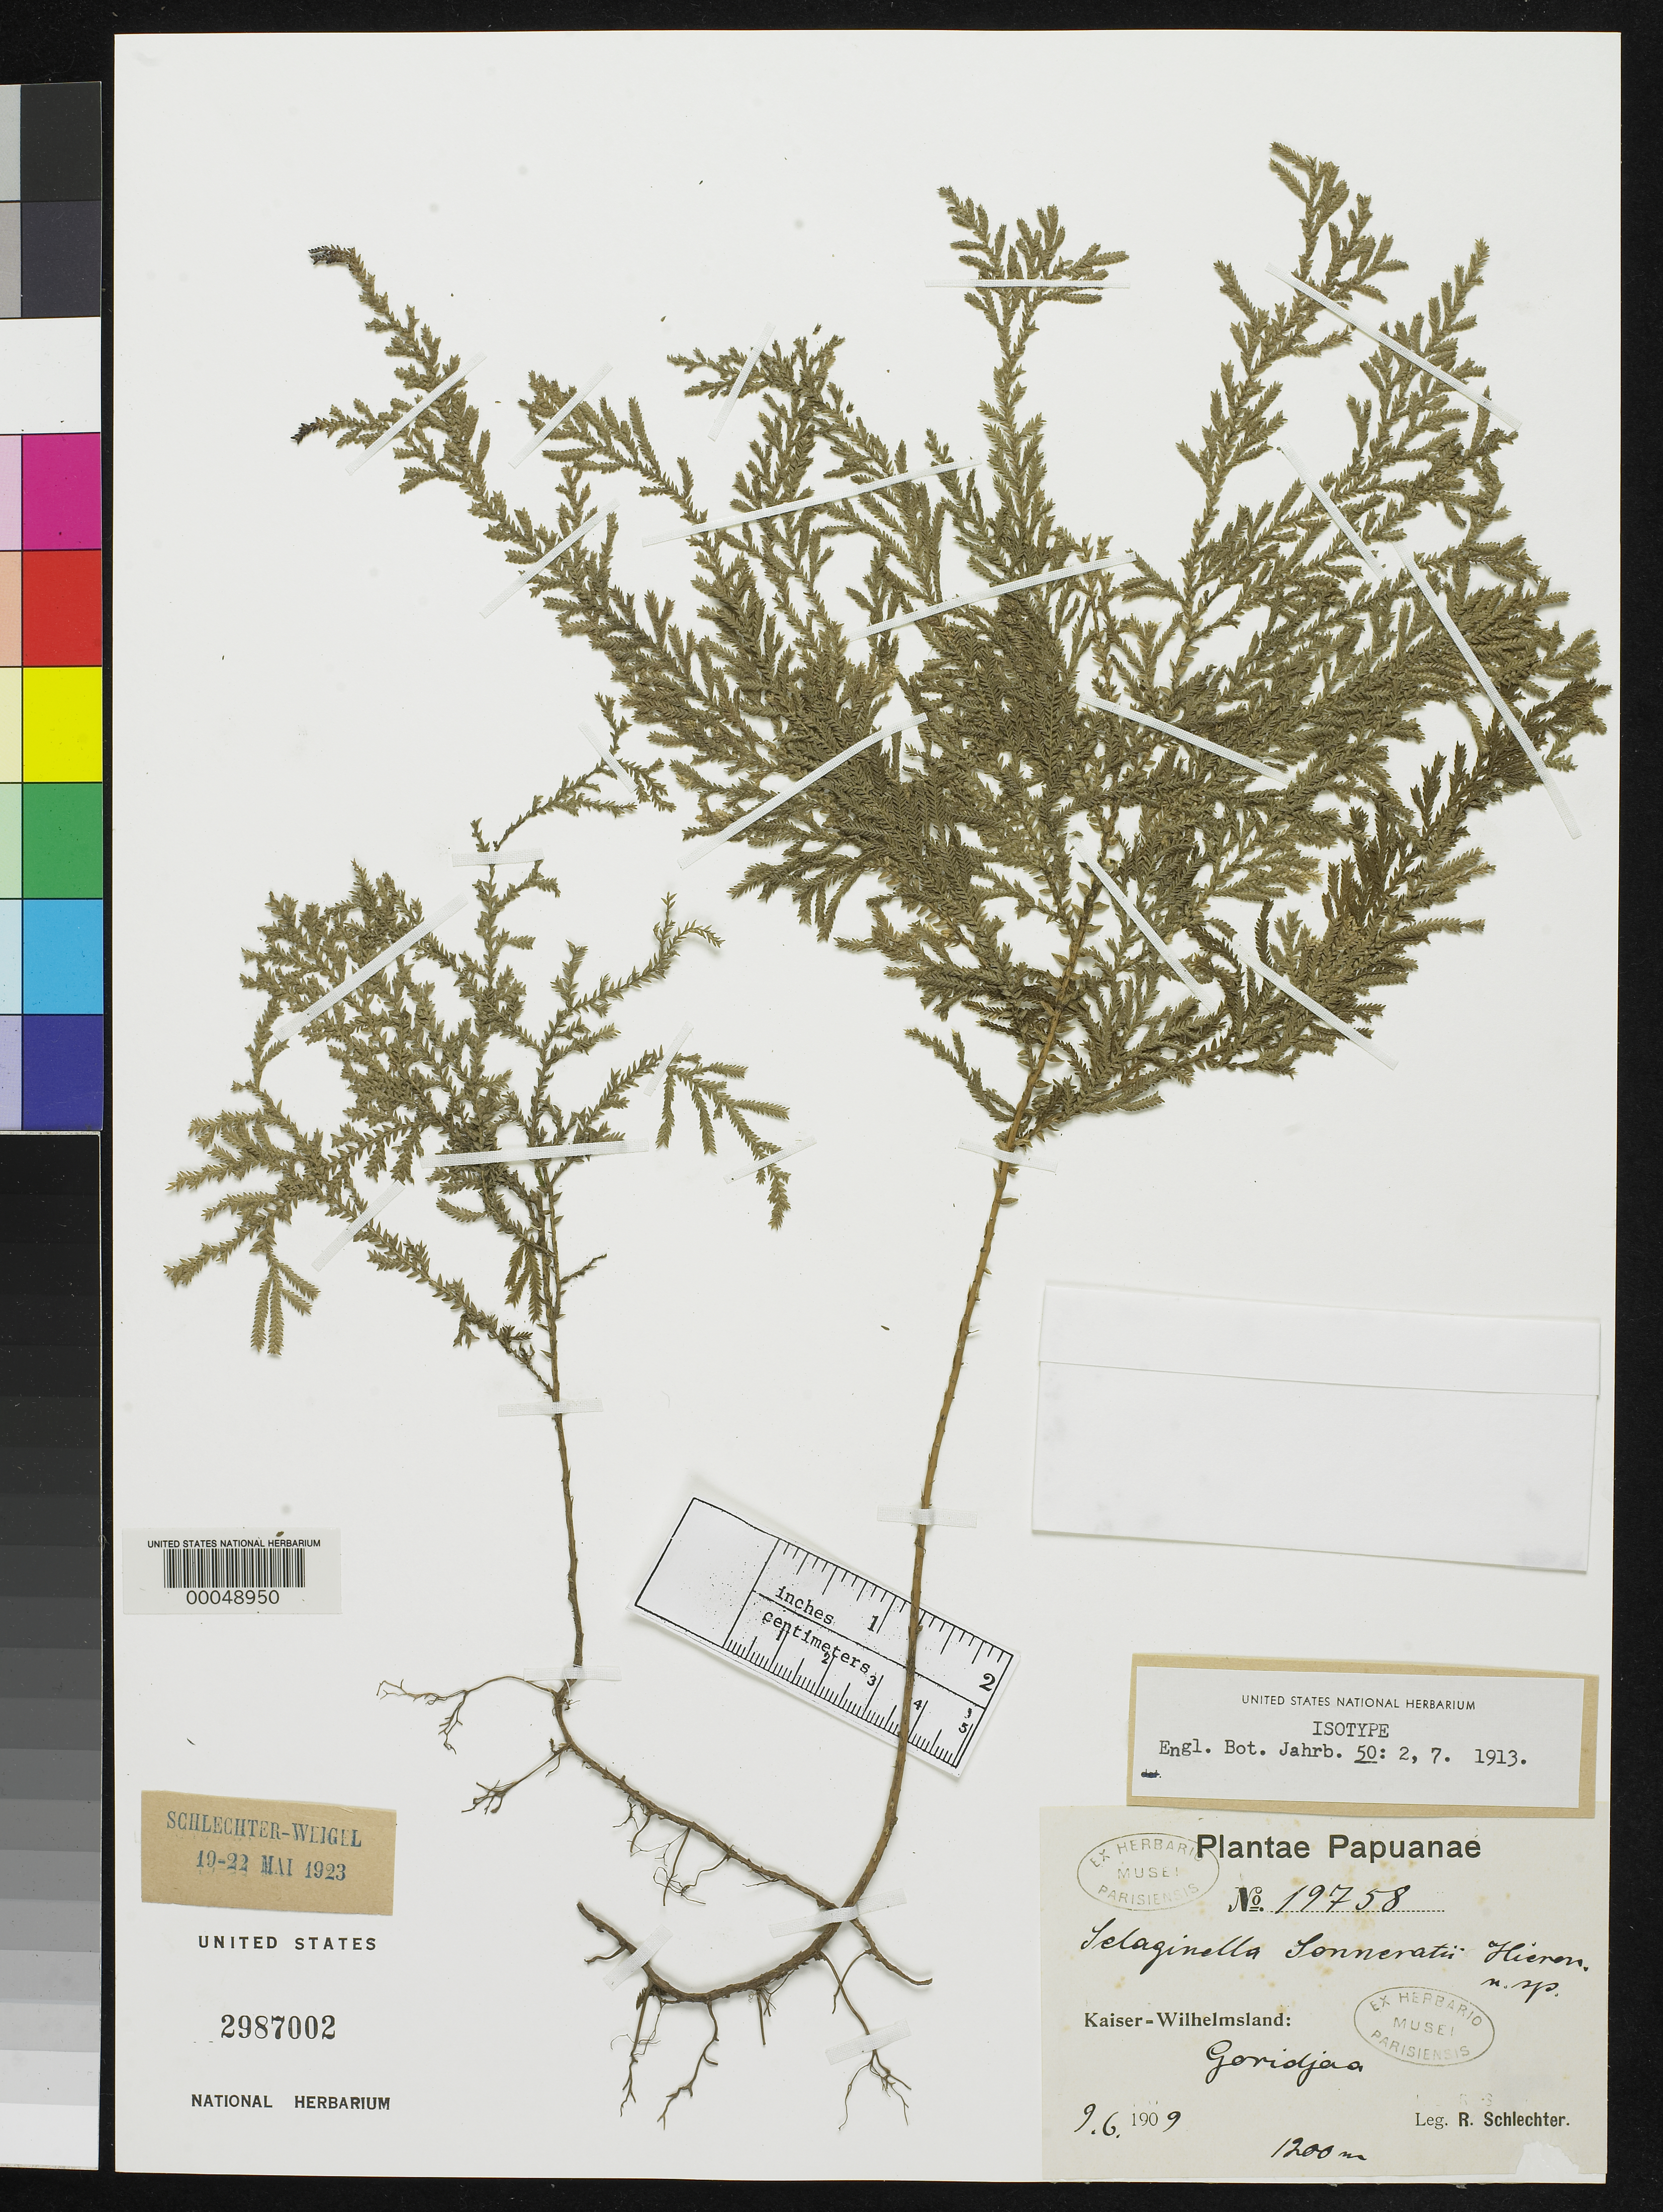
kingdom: Plantae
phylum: Tracheophyta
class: Lycopodiopsida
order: Selaginellales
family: Selaginellaceae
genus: Selaginella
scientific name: Selaginella sonneratii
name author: Hieron. in Lauterb.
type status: Isotype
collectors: F. R. R. Schlechter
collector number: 19758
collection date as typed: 09 Jun 1909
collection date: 1909-06-09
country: Papua New Guinea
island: New Guinea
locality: Kaiser-Wilhelmsland, in den Bergwaldern am Goridjoa.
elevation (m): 1200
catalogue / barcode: US 2987002